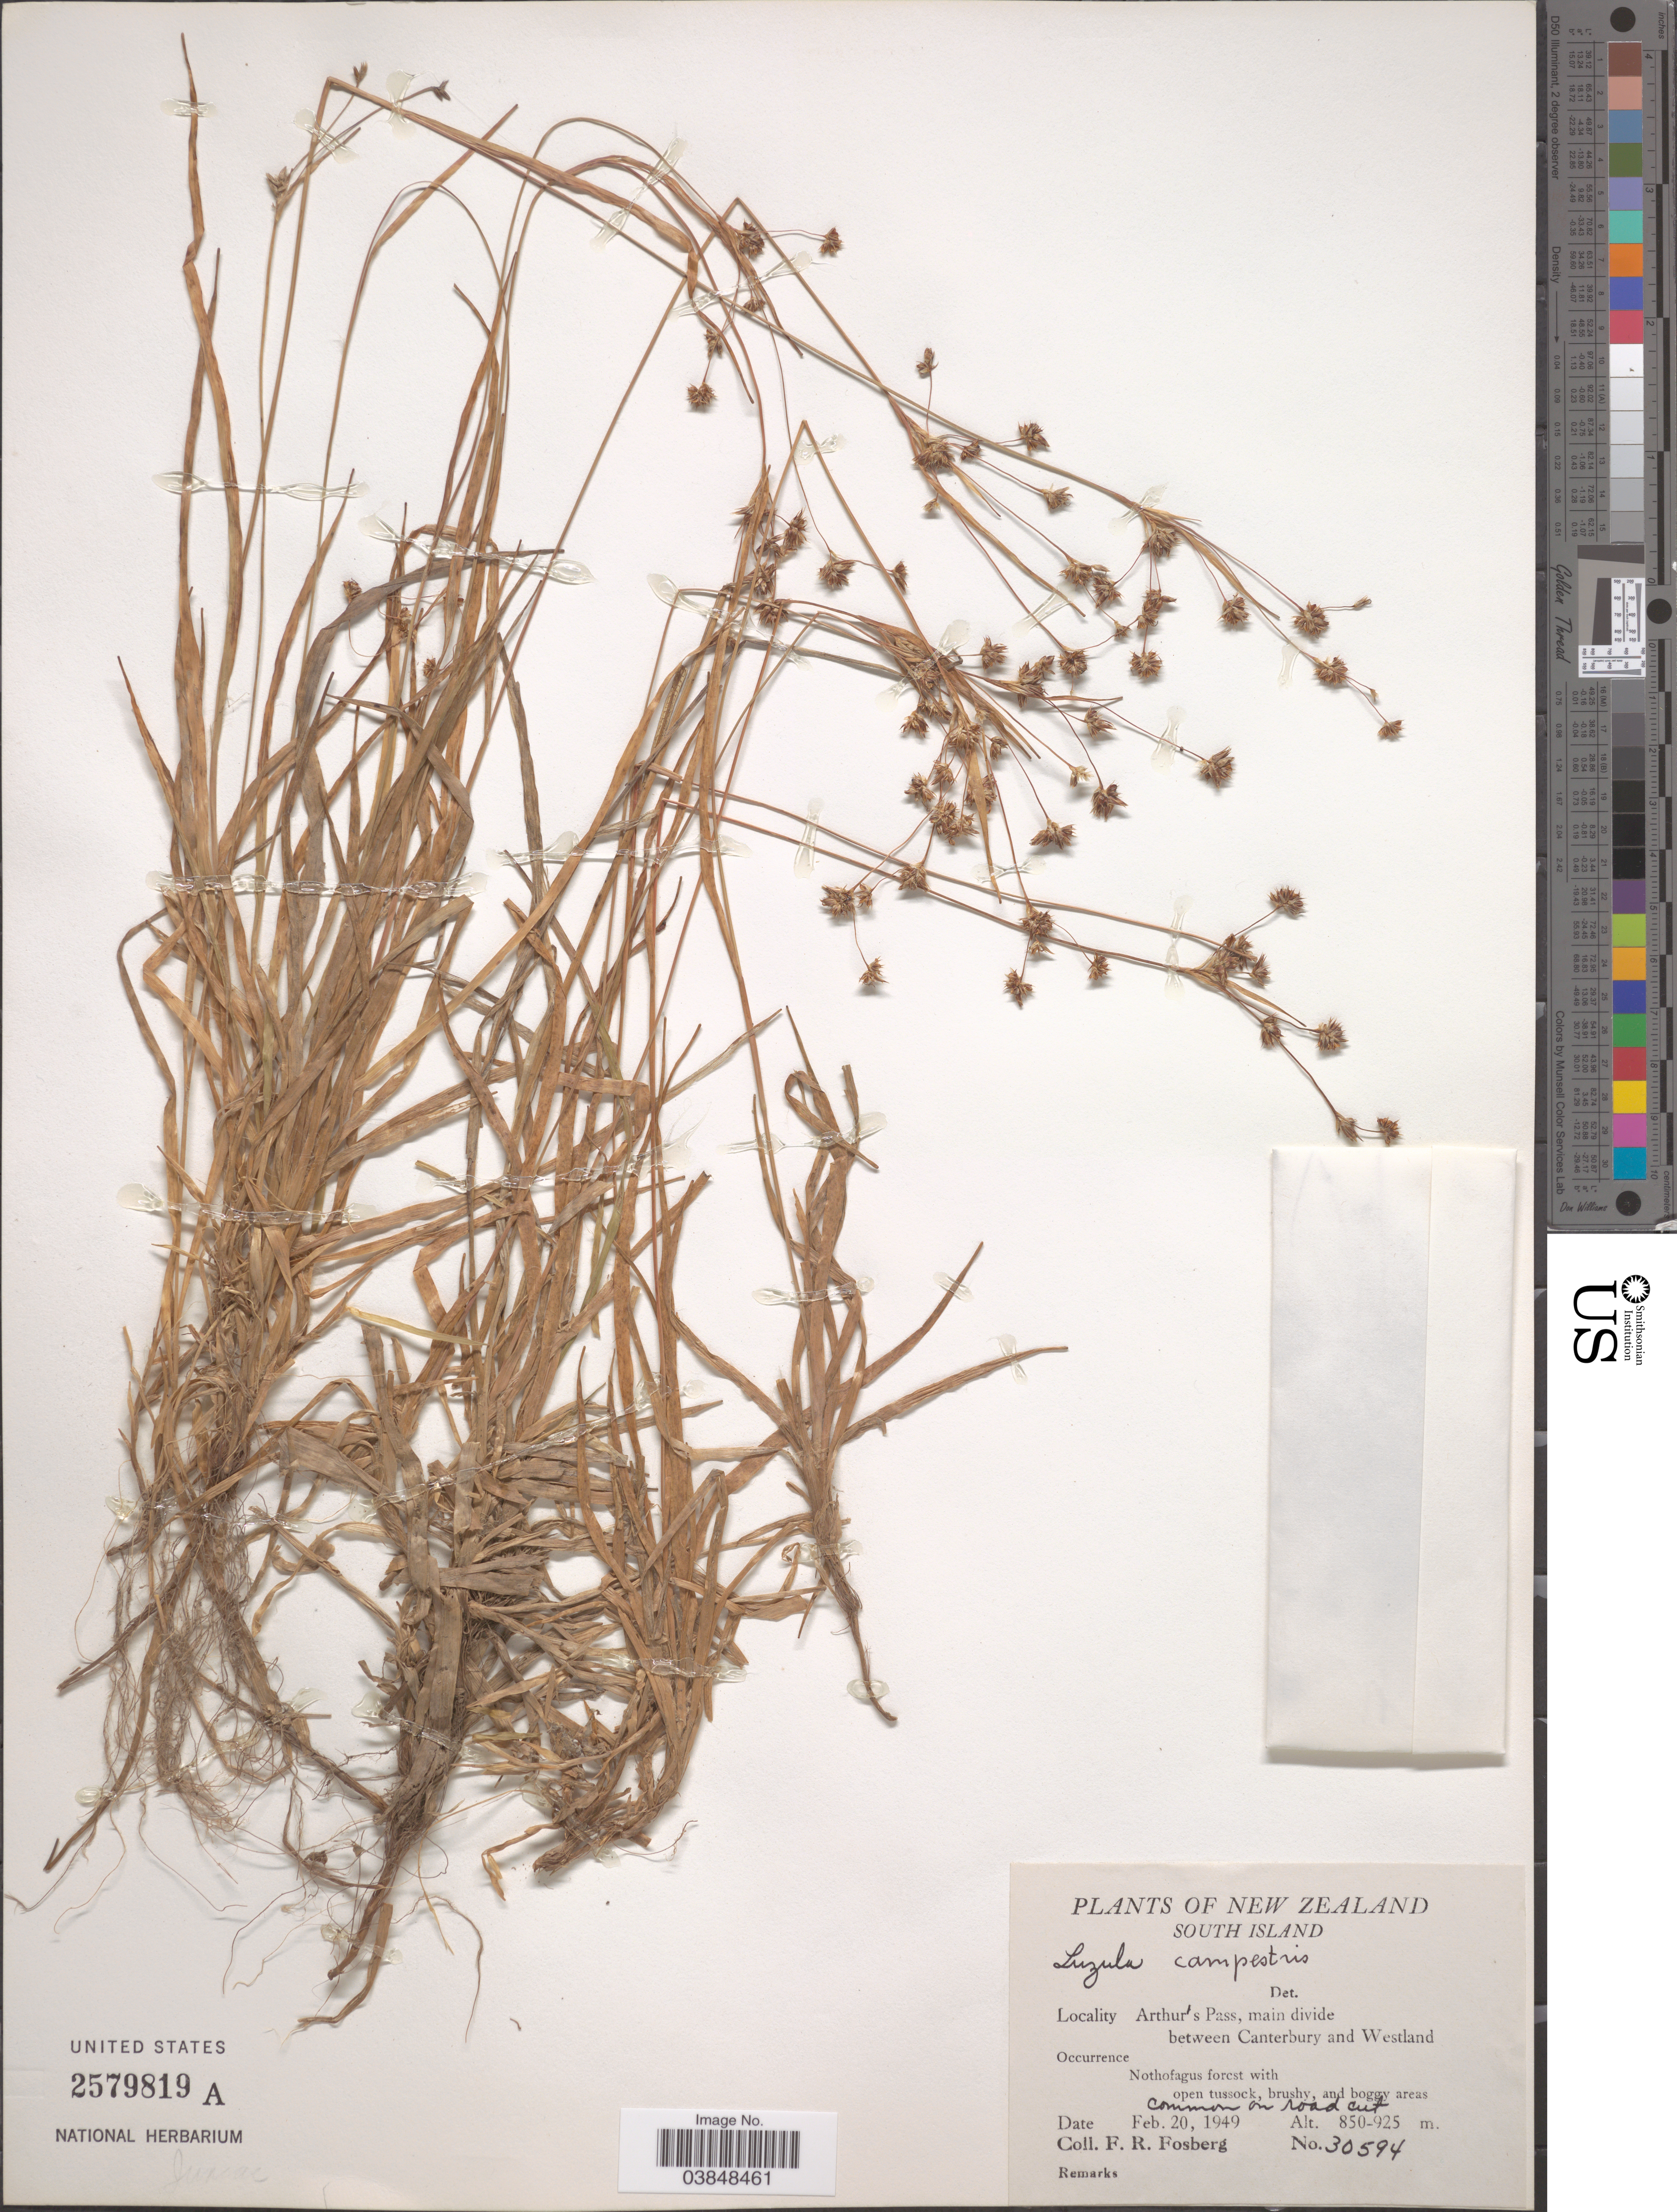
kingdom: Plantae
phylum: Tracheophyta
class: Liliopsida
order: Poales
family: Juncaceae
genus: Luzula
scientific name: Luzula campestris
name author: (L.) DC.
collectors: F. R. Fosberg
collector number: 30594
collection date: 1949-02-20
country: New Zealand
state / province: Canterbury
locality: South Island. Arthur's Pass, main divide between Canterbury and Westland.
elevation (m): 850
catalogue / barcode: US 2579819A